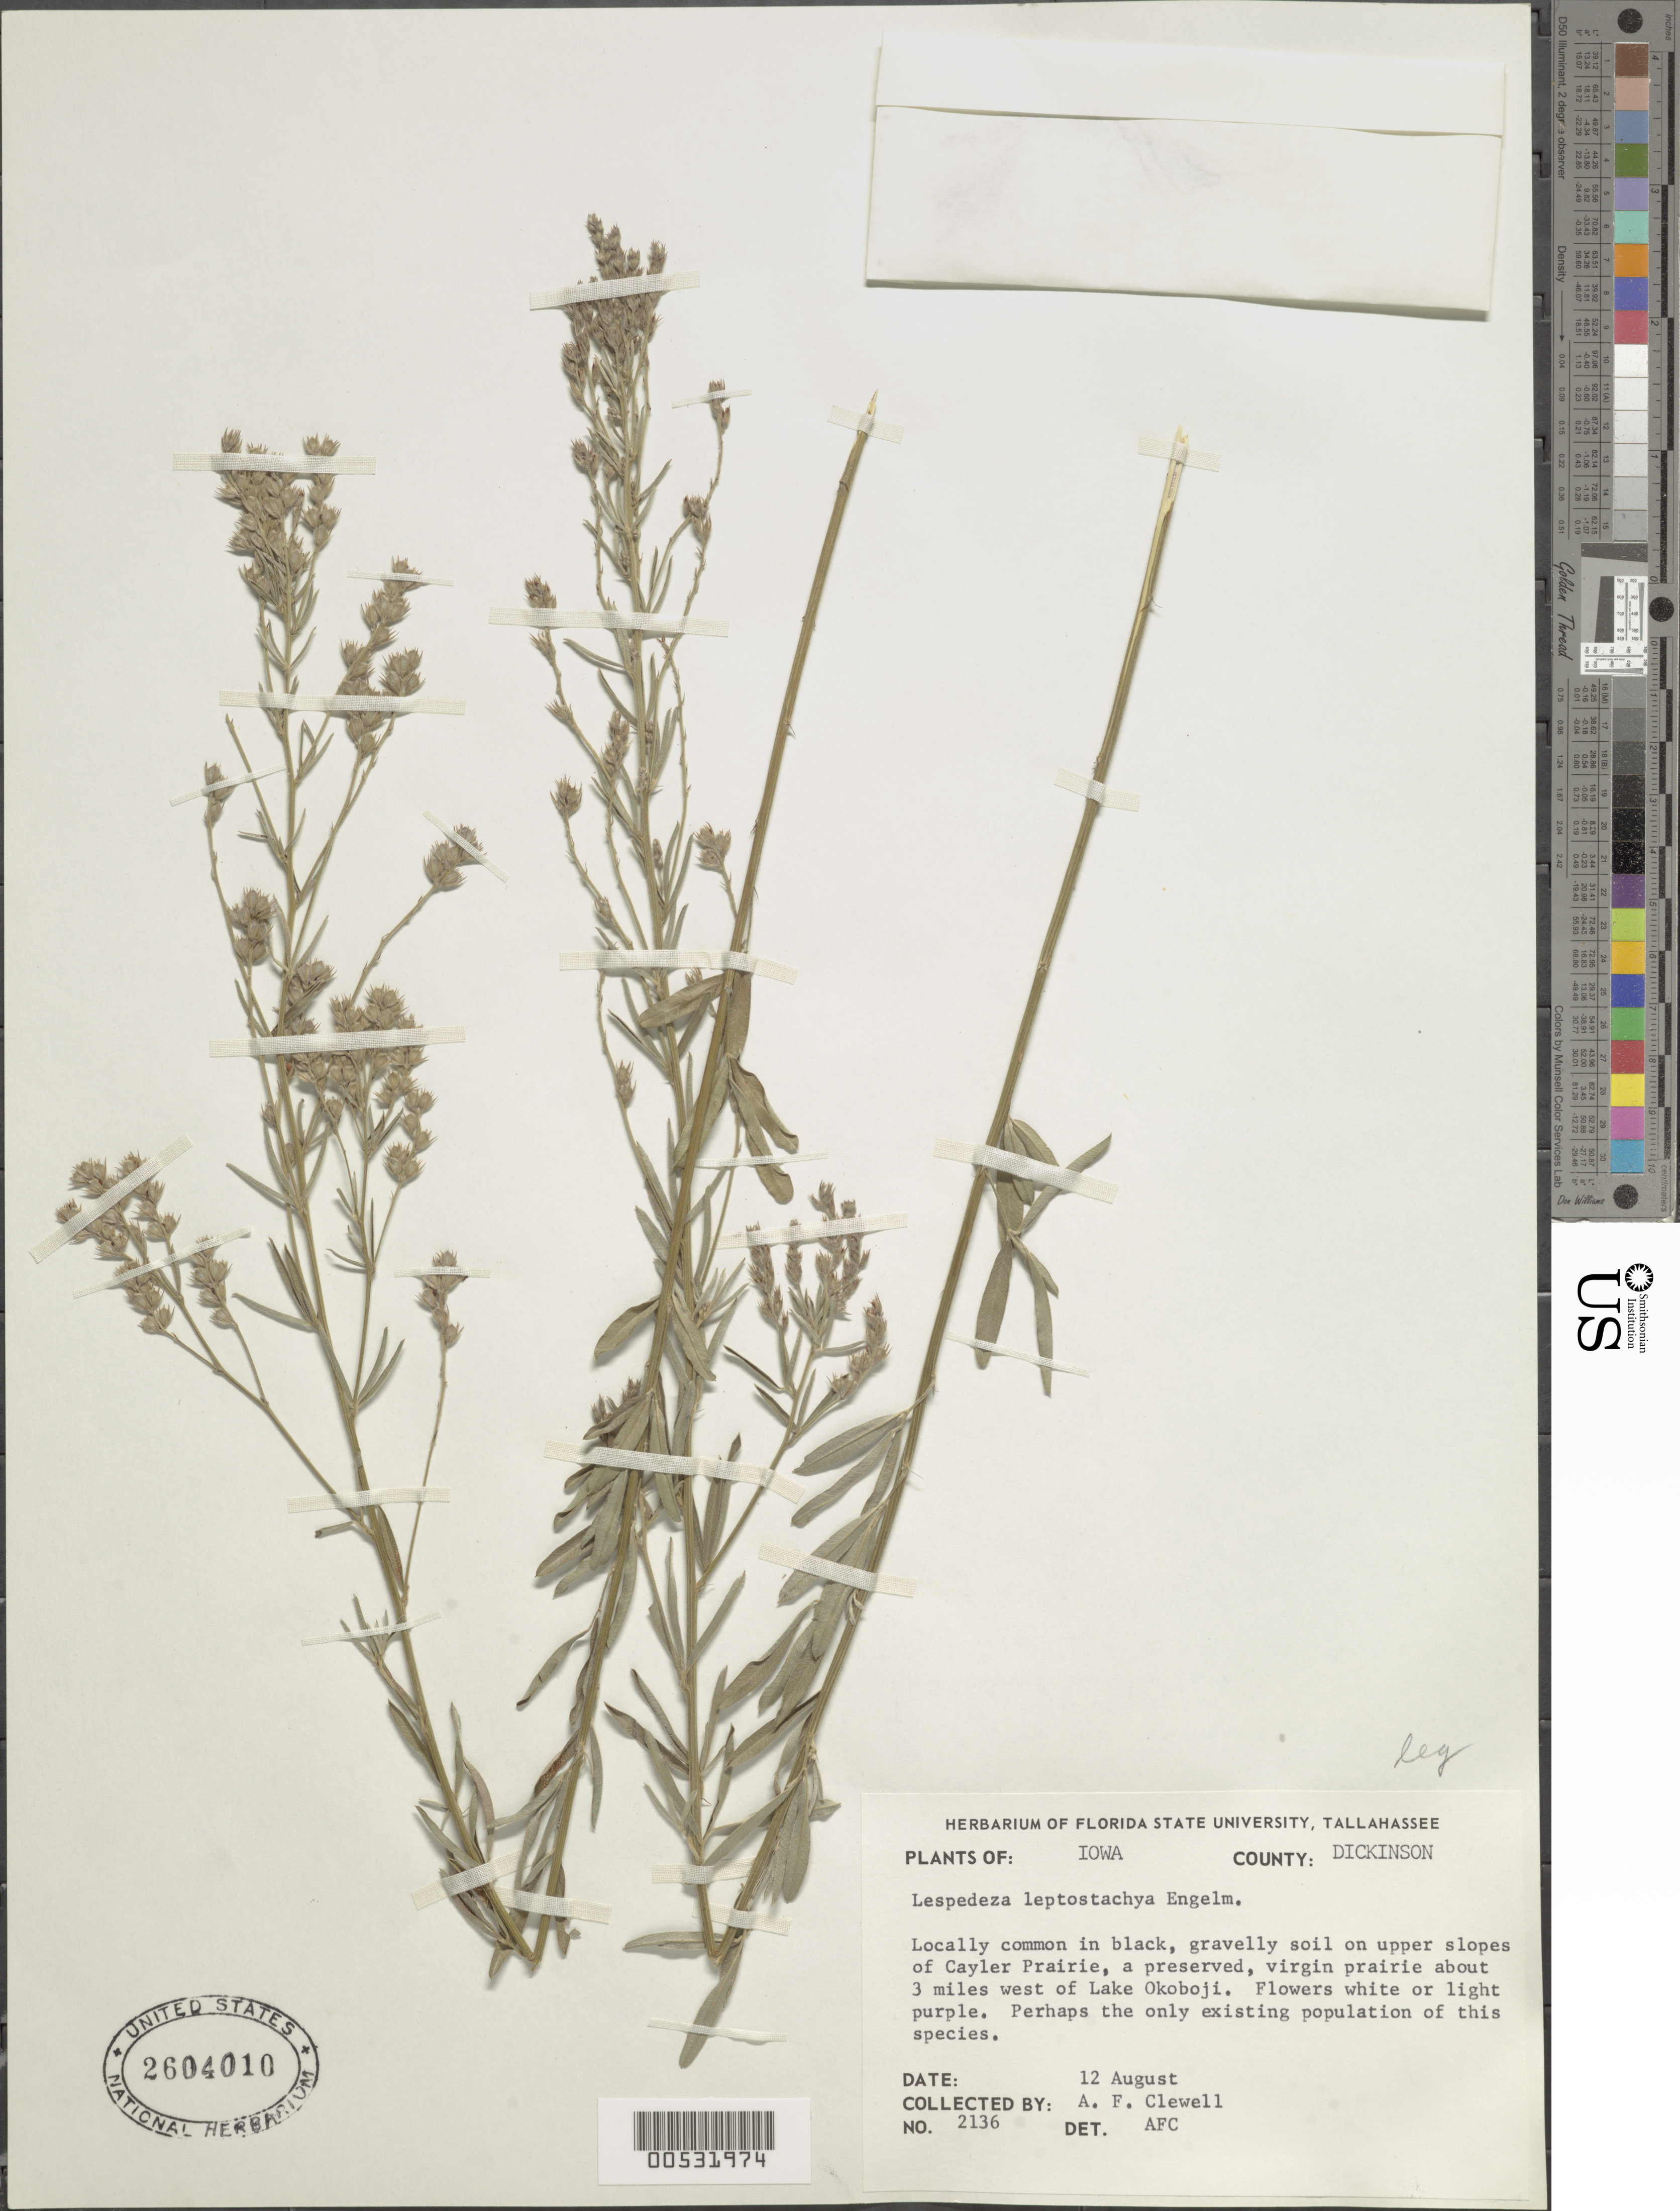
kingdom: Plantae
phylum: Tracheophyta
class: Magnoliopsida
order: Fabales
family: Fabaceae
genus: Lespedeza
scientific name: Lespedeza leptostachya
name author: Engelm.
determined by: Clewell, Andre Francis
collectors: A. Clewell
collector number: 2136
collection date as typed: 12 Aug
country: United States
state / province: Iowa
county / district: Dickinson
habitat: Locally common in black, gravelly soil on upper slopes of Cayler Prairie, a preserved, virgin prairie.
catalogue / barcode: US 2604010